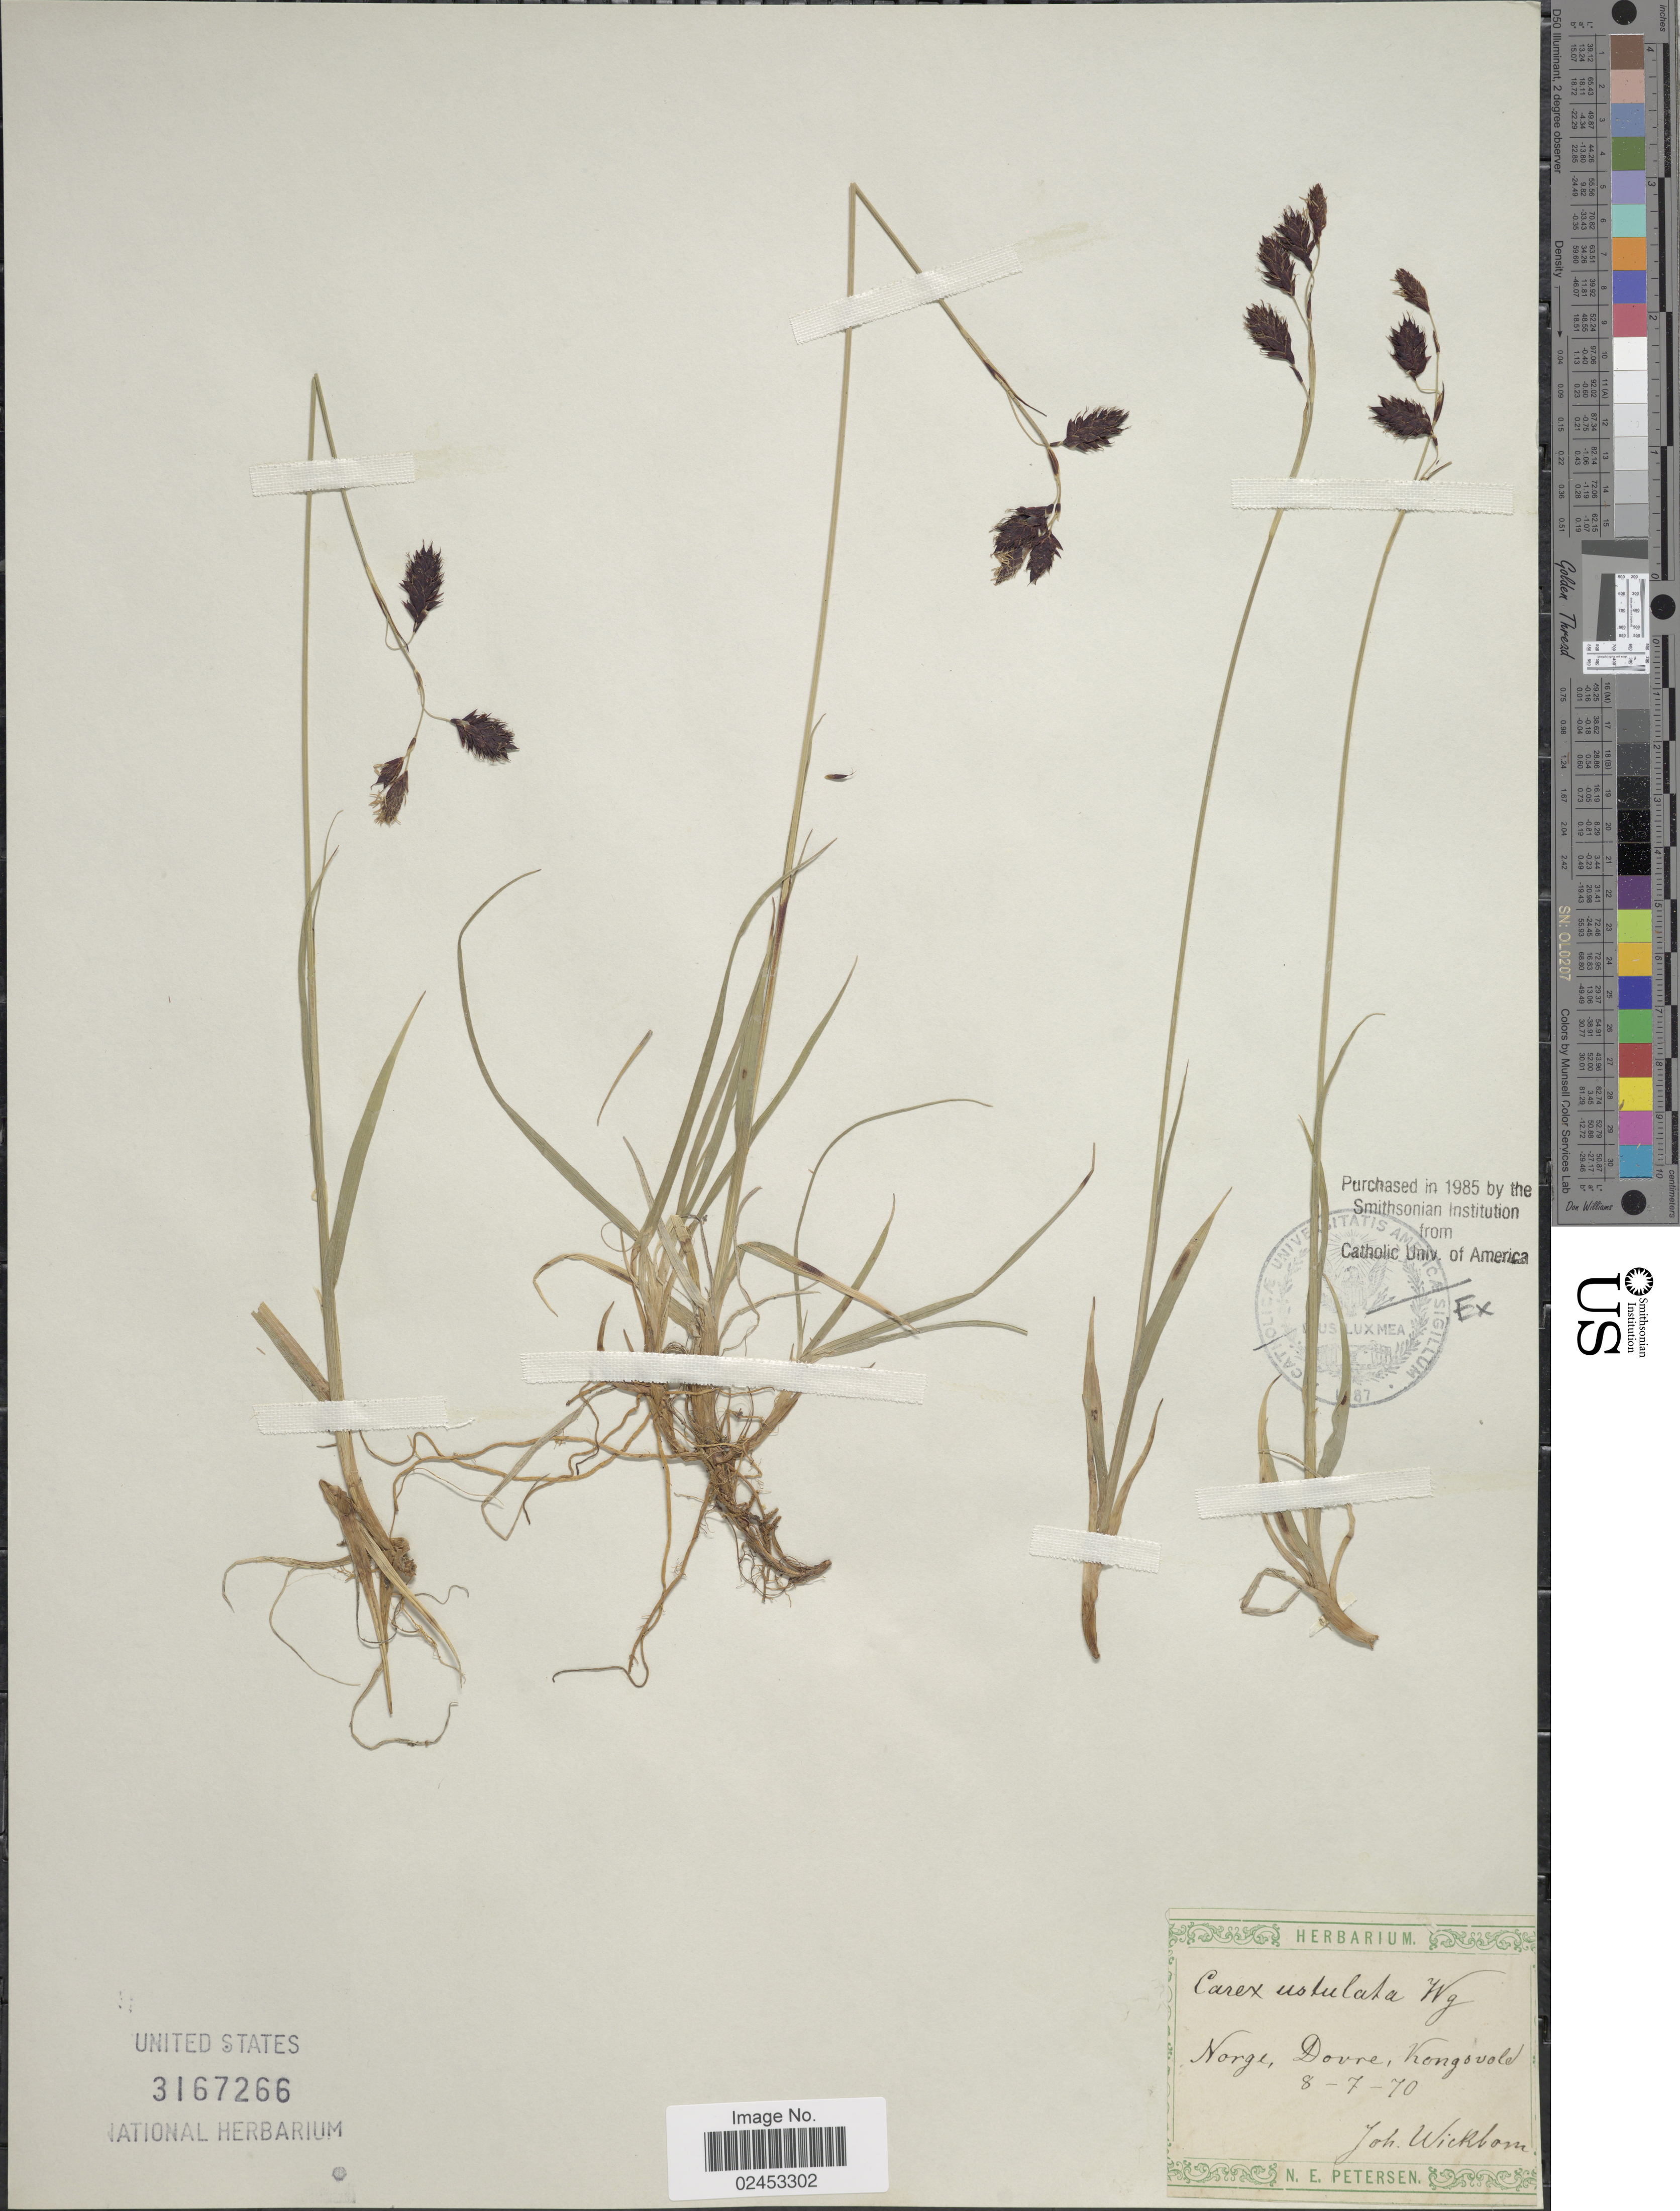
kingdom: Plantae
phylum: Tracheophyta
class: Liliopsida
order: Poales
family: Cyperaceae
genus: Carex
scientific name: Carex atrofusca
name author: Schkuhr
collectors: J. Wickbom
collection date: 1870-07-08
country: Norway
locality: Norge, Dovre, Kongsvold.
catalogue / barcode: US 3167266